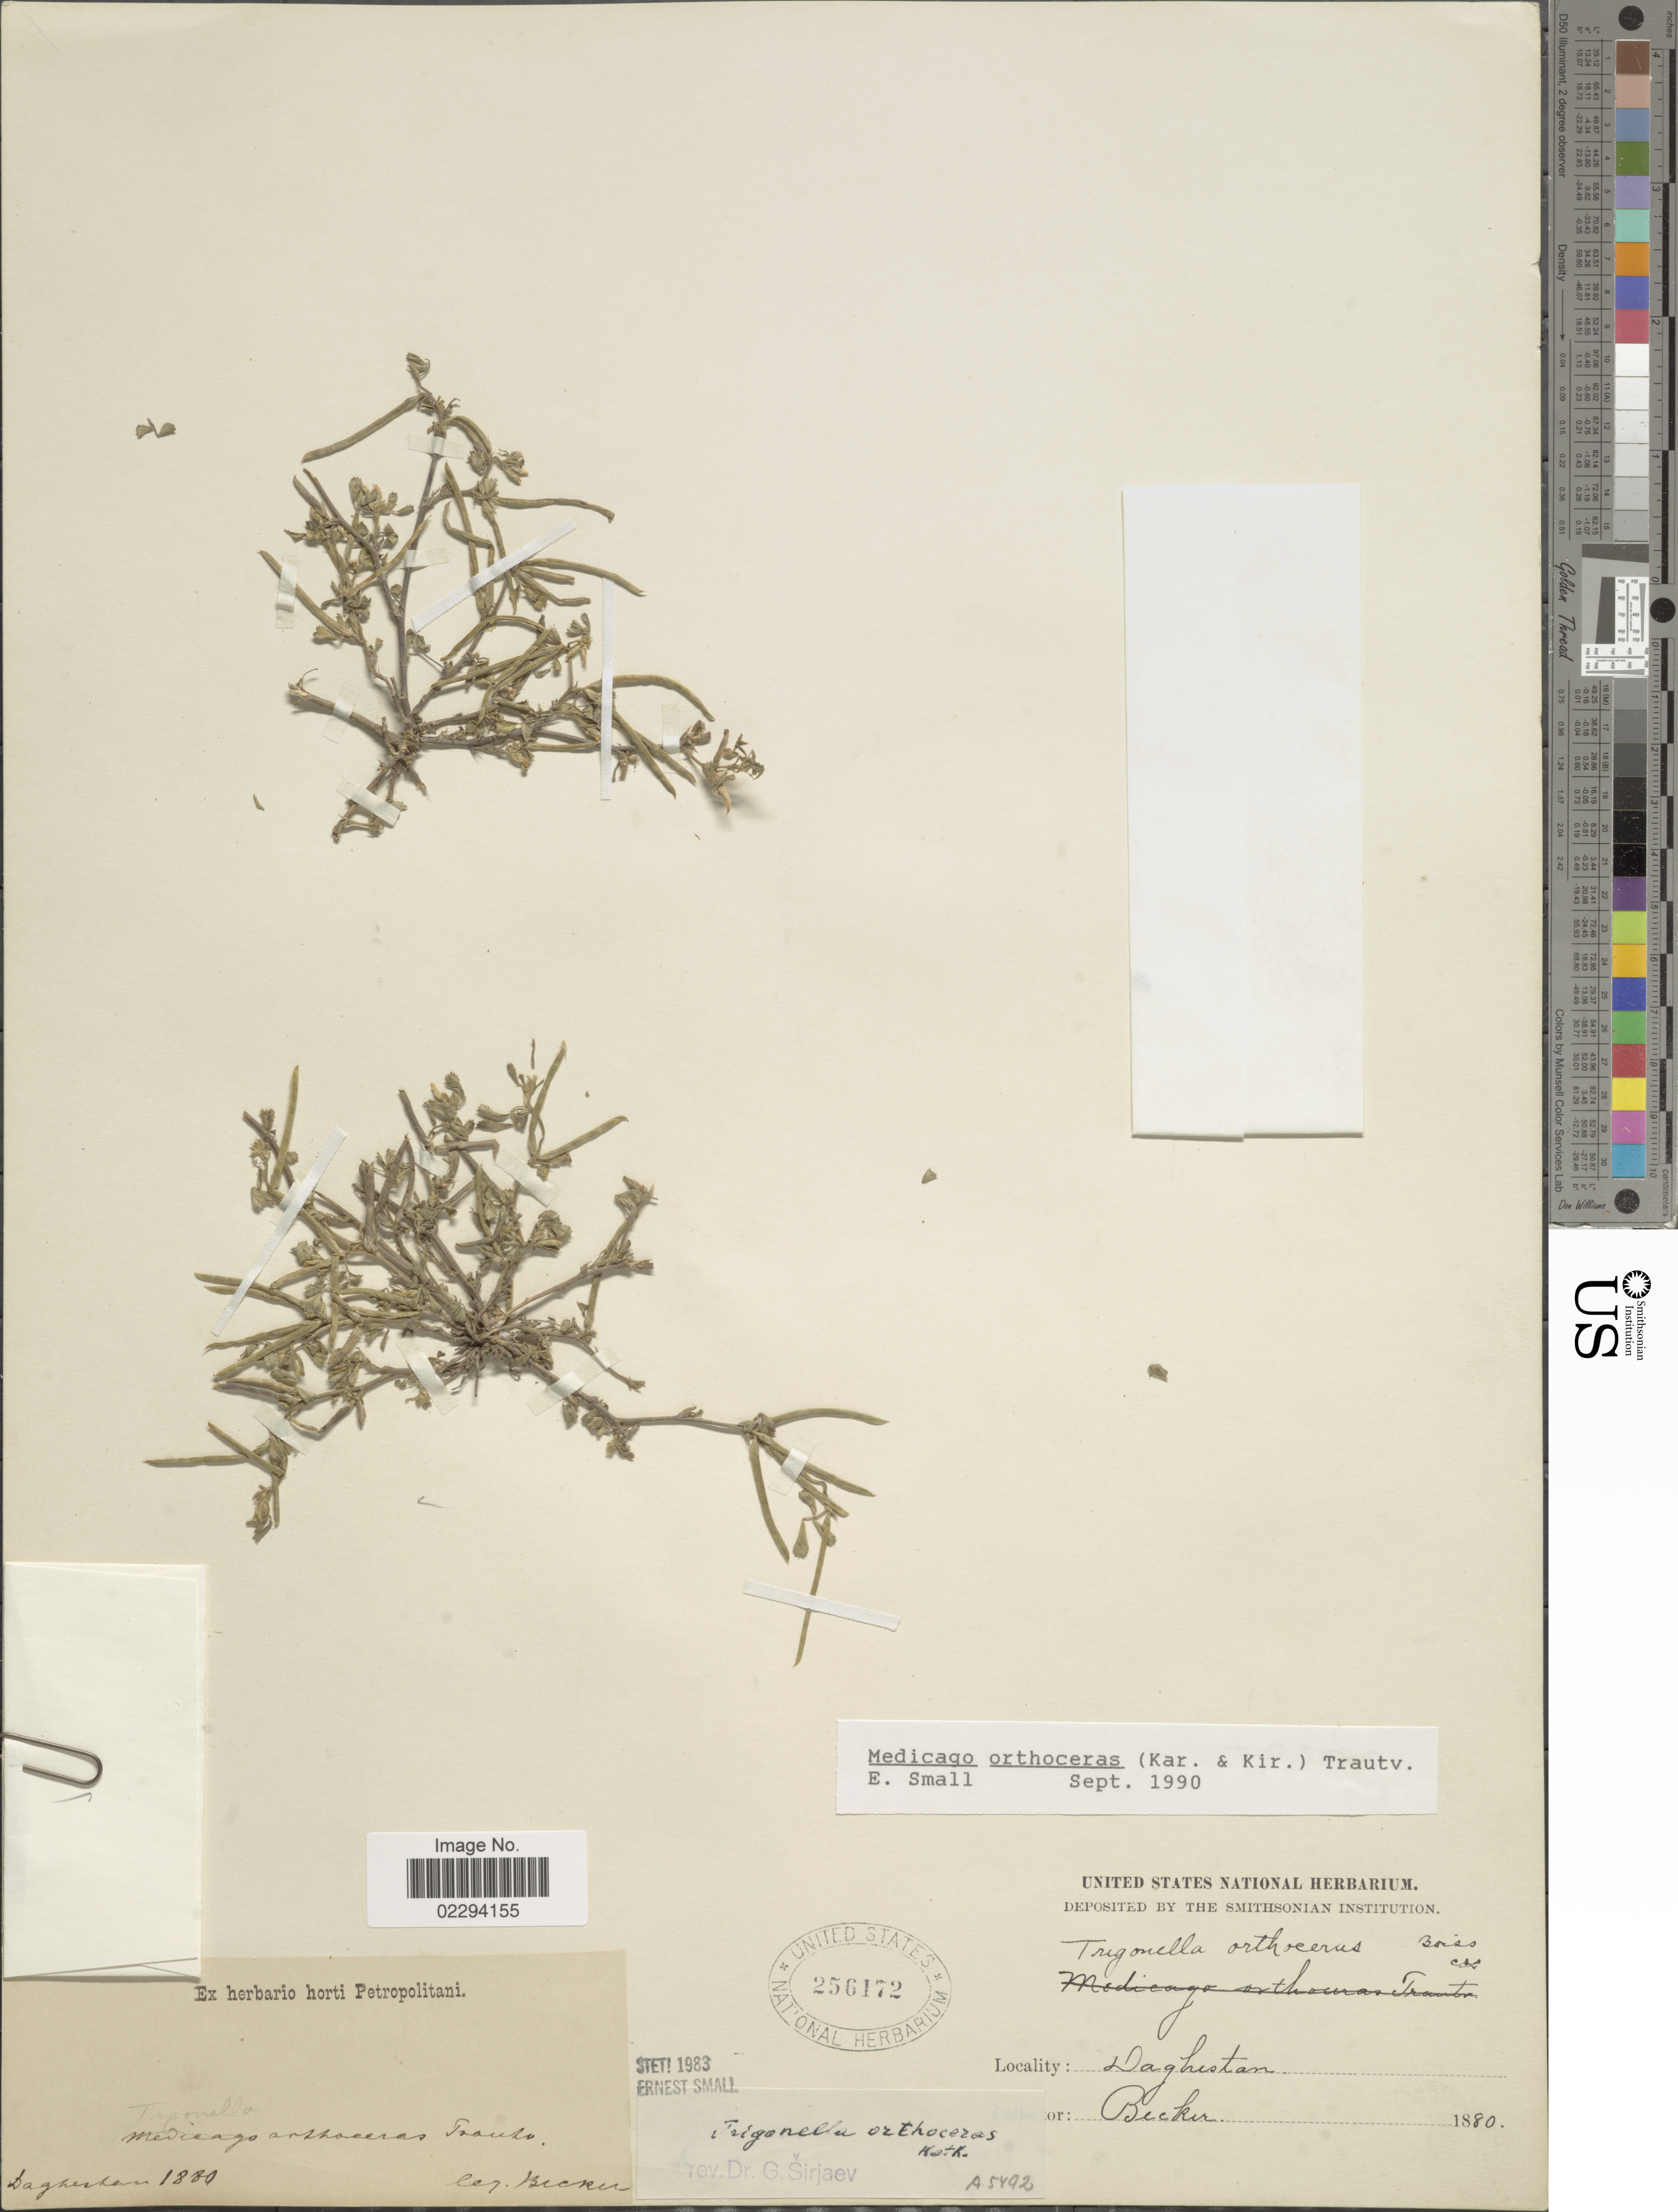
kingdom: Plantae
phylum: Tracheophyta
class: Magnoliopsida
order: Fabales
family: Fabaceae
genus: Medicago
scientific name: Medicago orthoceras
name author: (Kar. & Kir.) Trautv.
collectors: -. Becker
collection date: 1880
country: Russian Federation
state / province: Dagestan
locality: Daghistan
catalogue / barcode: US 256172